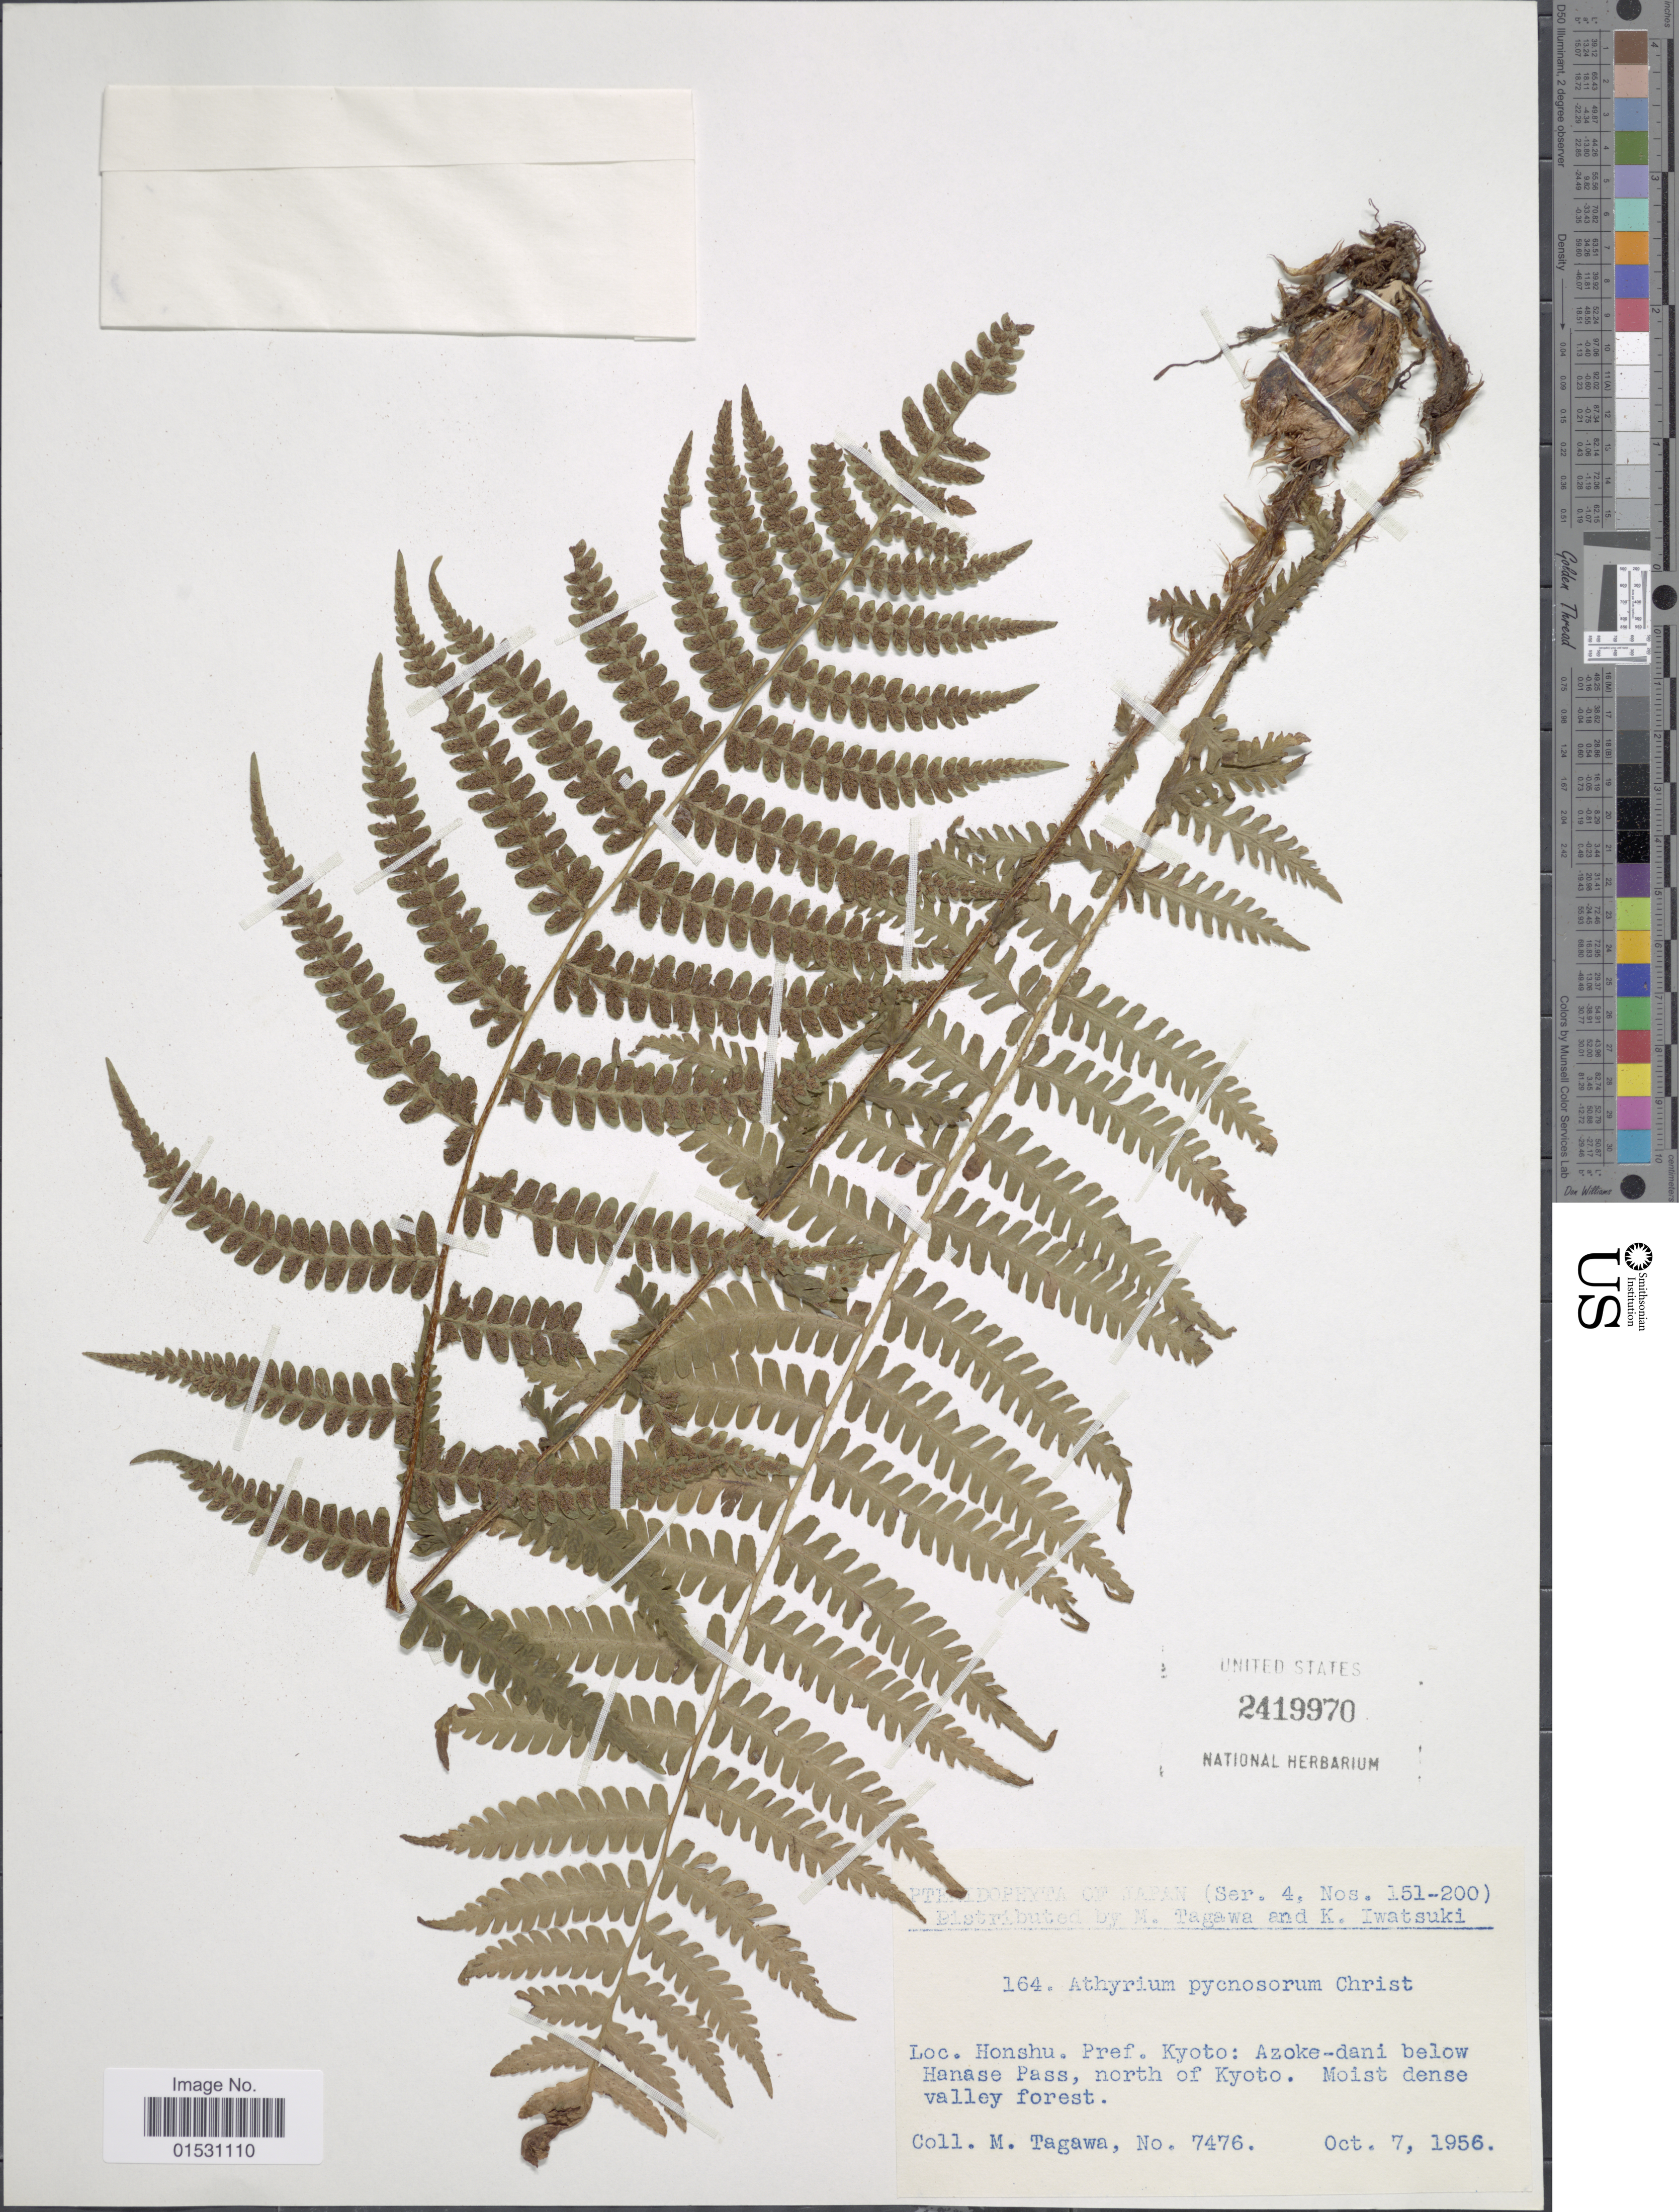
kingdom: Plantae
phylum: Tracheophyta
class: Polypodiopsida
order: Polypodiales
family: Athyriaceae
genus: Athyrium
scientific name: Athyrium pycnosorum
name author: Christ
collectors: M. Tagawa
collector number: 164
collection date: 1956-10-07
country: Japan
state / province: Kyoto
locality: Pref. Kyoto: Azoke-dani below Hanase Pass, north of Kyoto.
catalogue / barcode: US 2419970